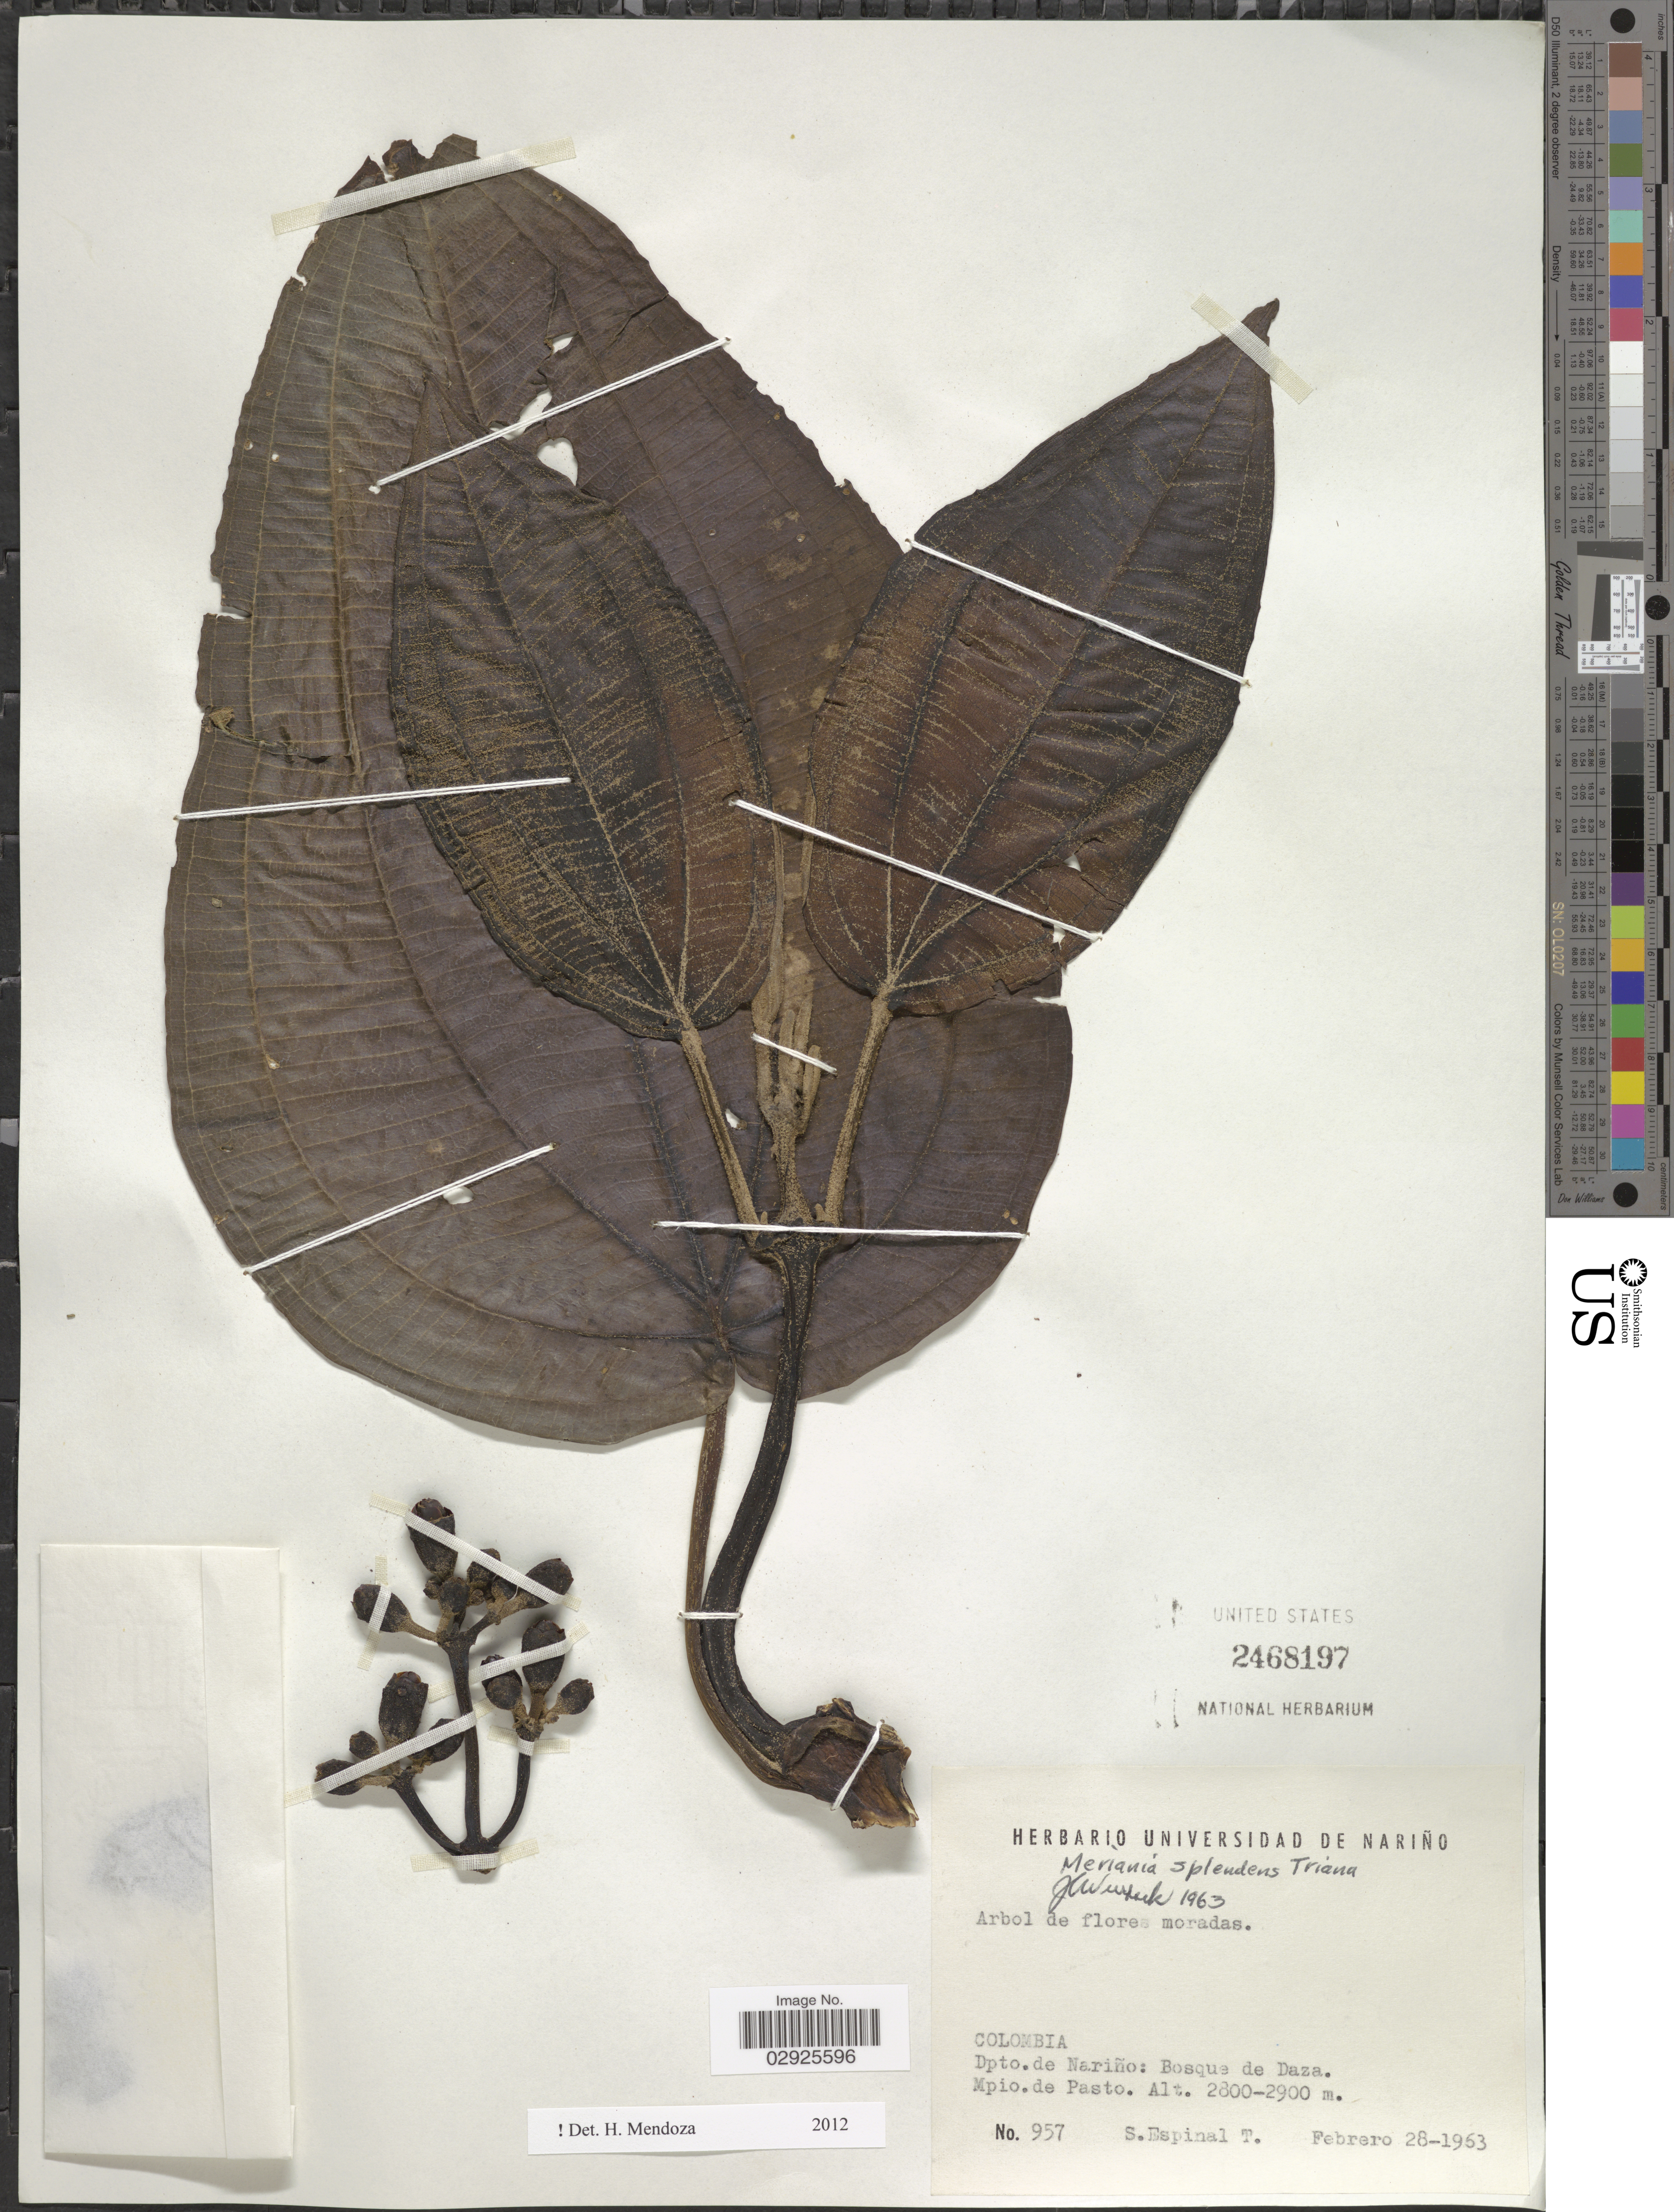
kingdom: Plantae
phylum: Tracheophyta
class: Magnoliopsida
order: Myrtales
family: Melastomataceae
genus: Meriania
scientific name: Meriania splendens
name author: Triana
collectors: S. Espinal T.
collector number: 957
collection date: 1963-02-28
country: Colombia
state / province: Nariño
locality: Dpto. de Nariño: Bosque de Dazs, Mpio. de Pasto.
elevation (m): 2800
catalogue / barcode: US 2468197